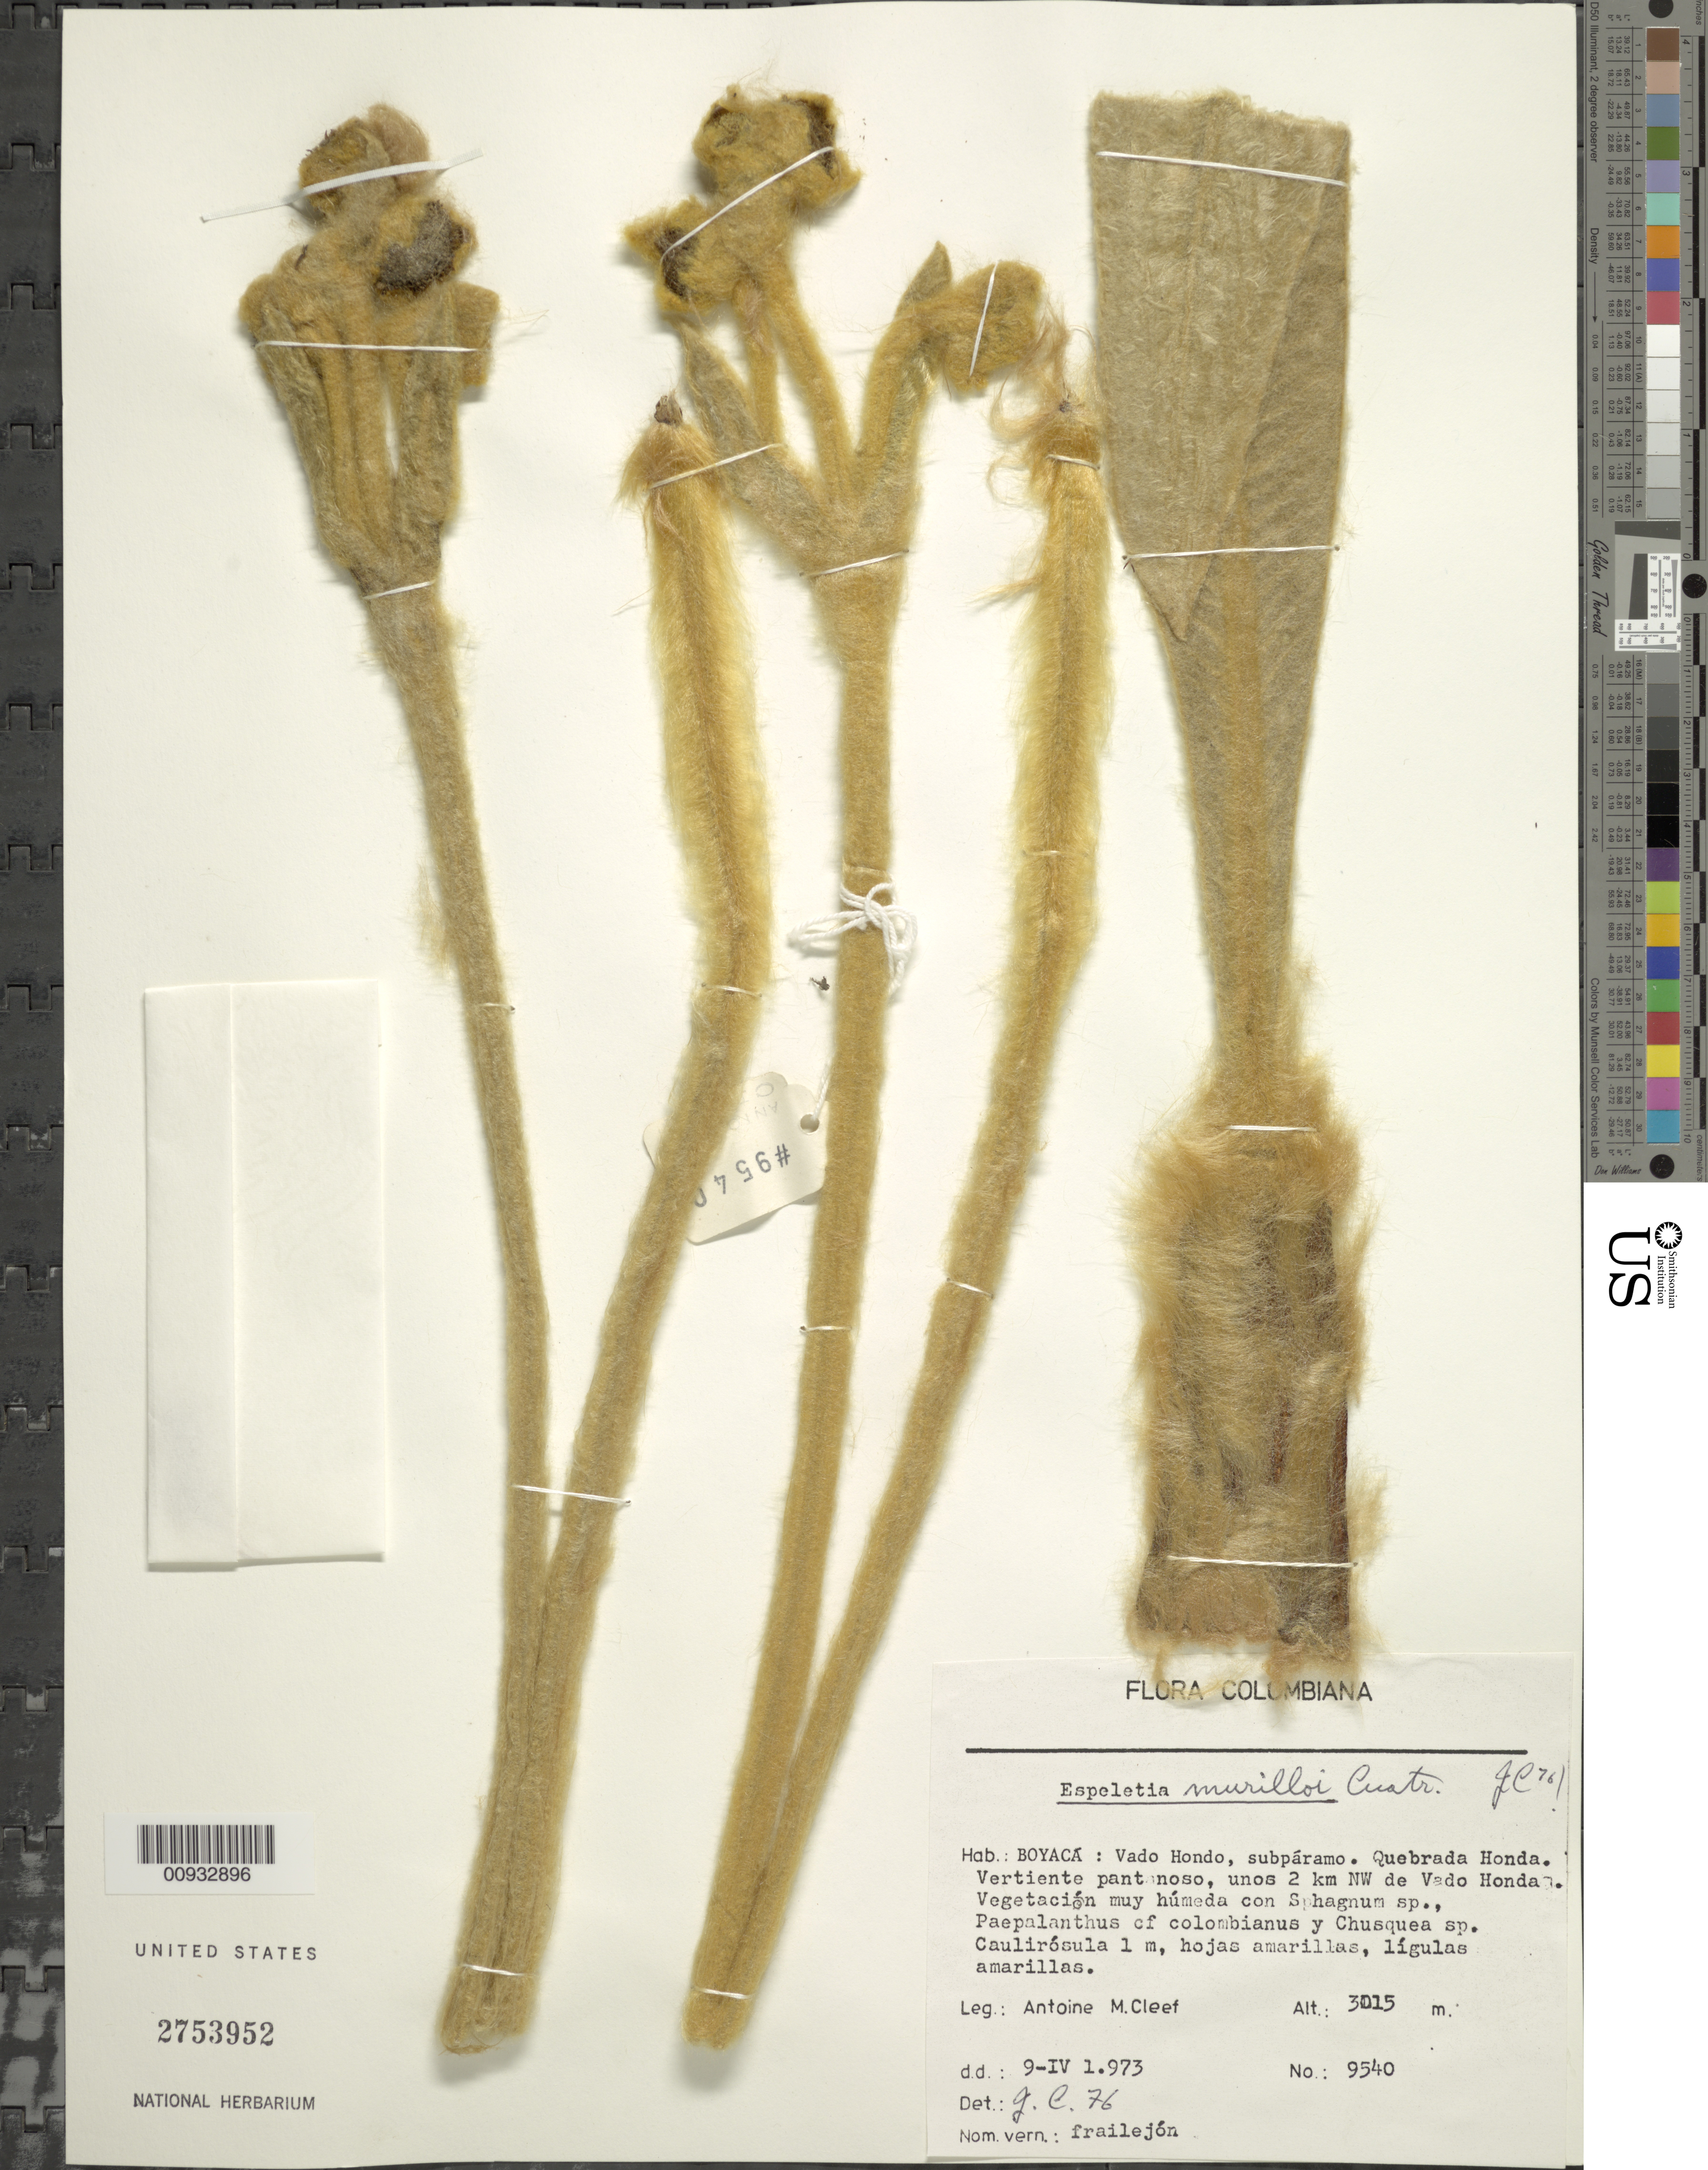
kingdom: Plantae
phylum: Tracheophyta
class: Magnoliopsida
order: Asterales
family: Asteraceae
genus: Espeletia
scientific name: Espeletia murilloi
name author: Cuatrec.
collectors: A. M. Cleef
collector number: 9540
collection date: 1973-04-09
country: Colombia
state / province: Boyacá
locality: Vado Hondo, Quebrada Honda, unos 2 km NW de Vado Honda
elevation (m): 3015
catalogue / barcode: US 2753952